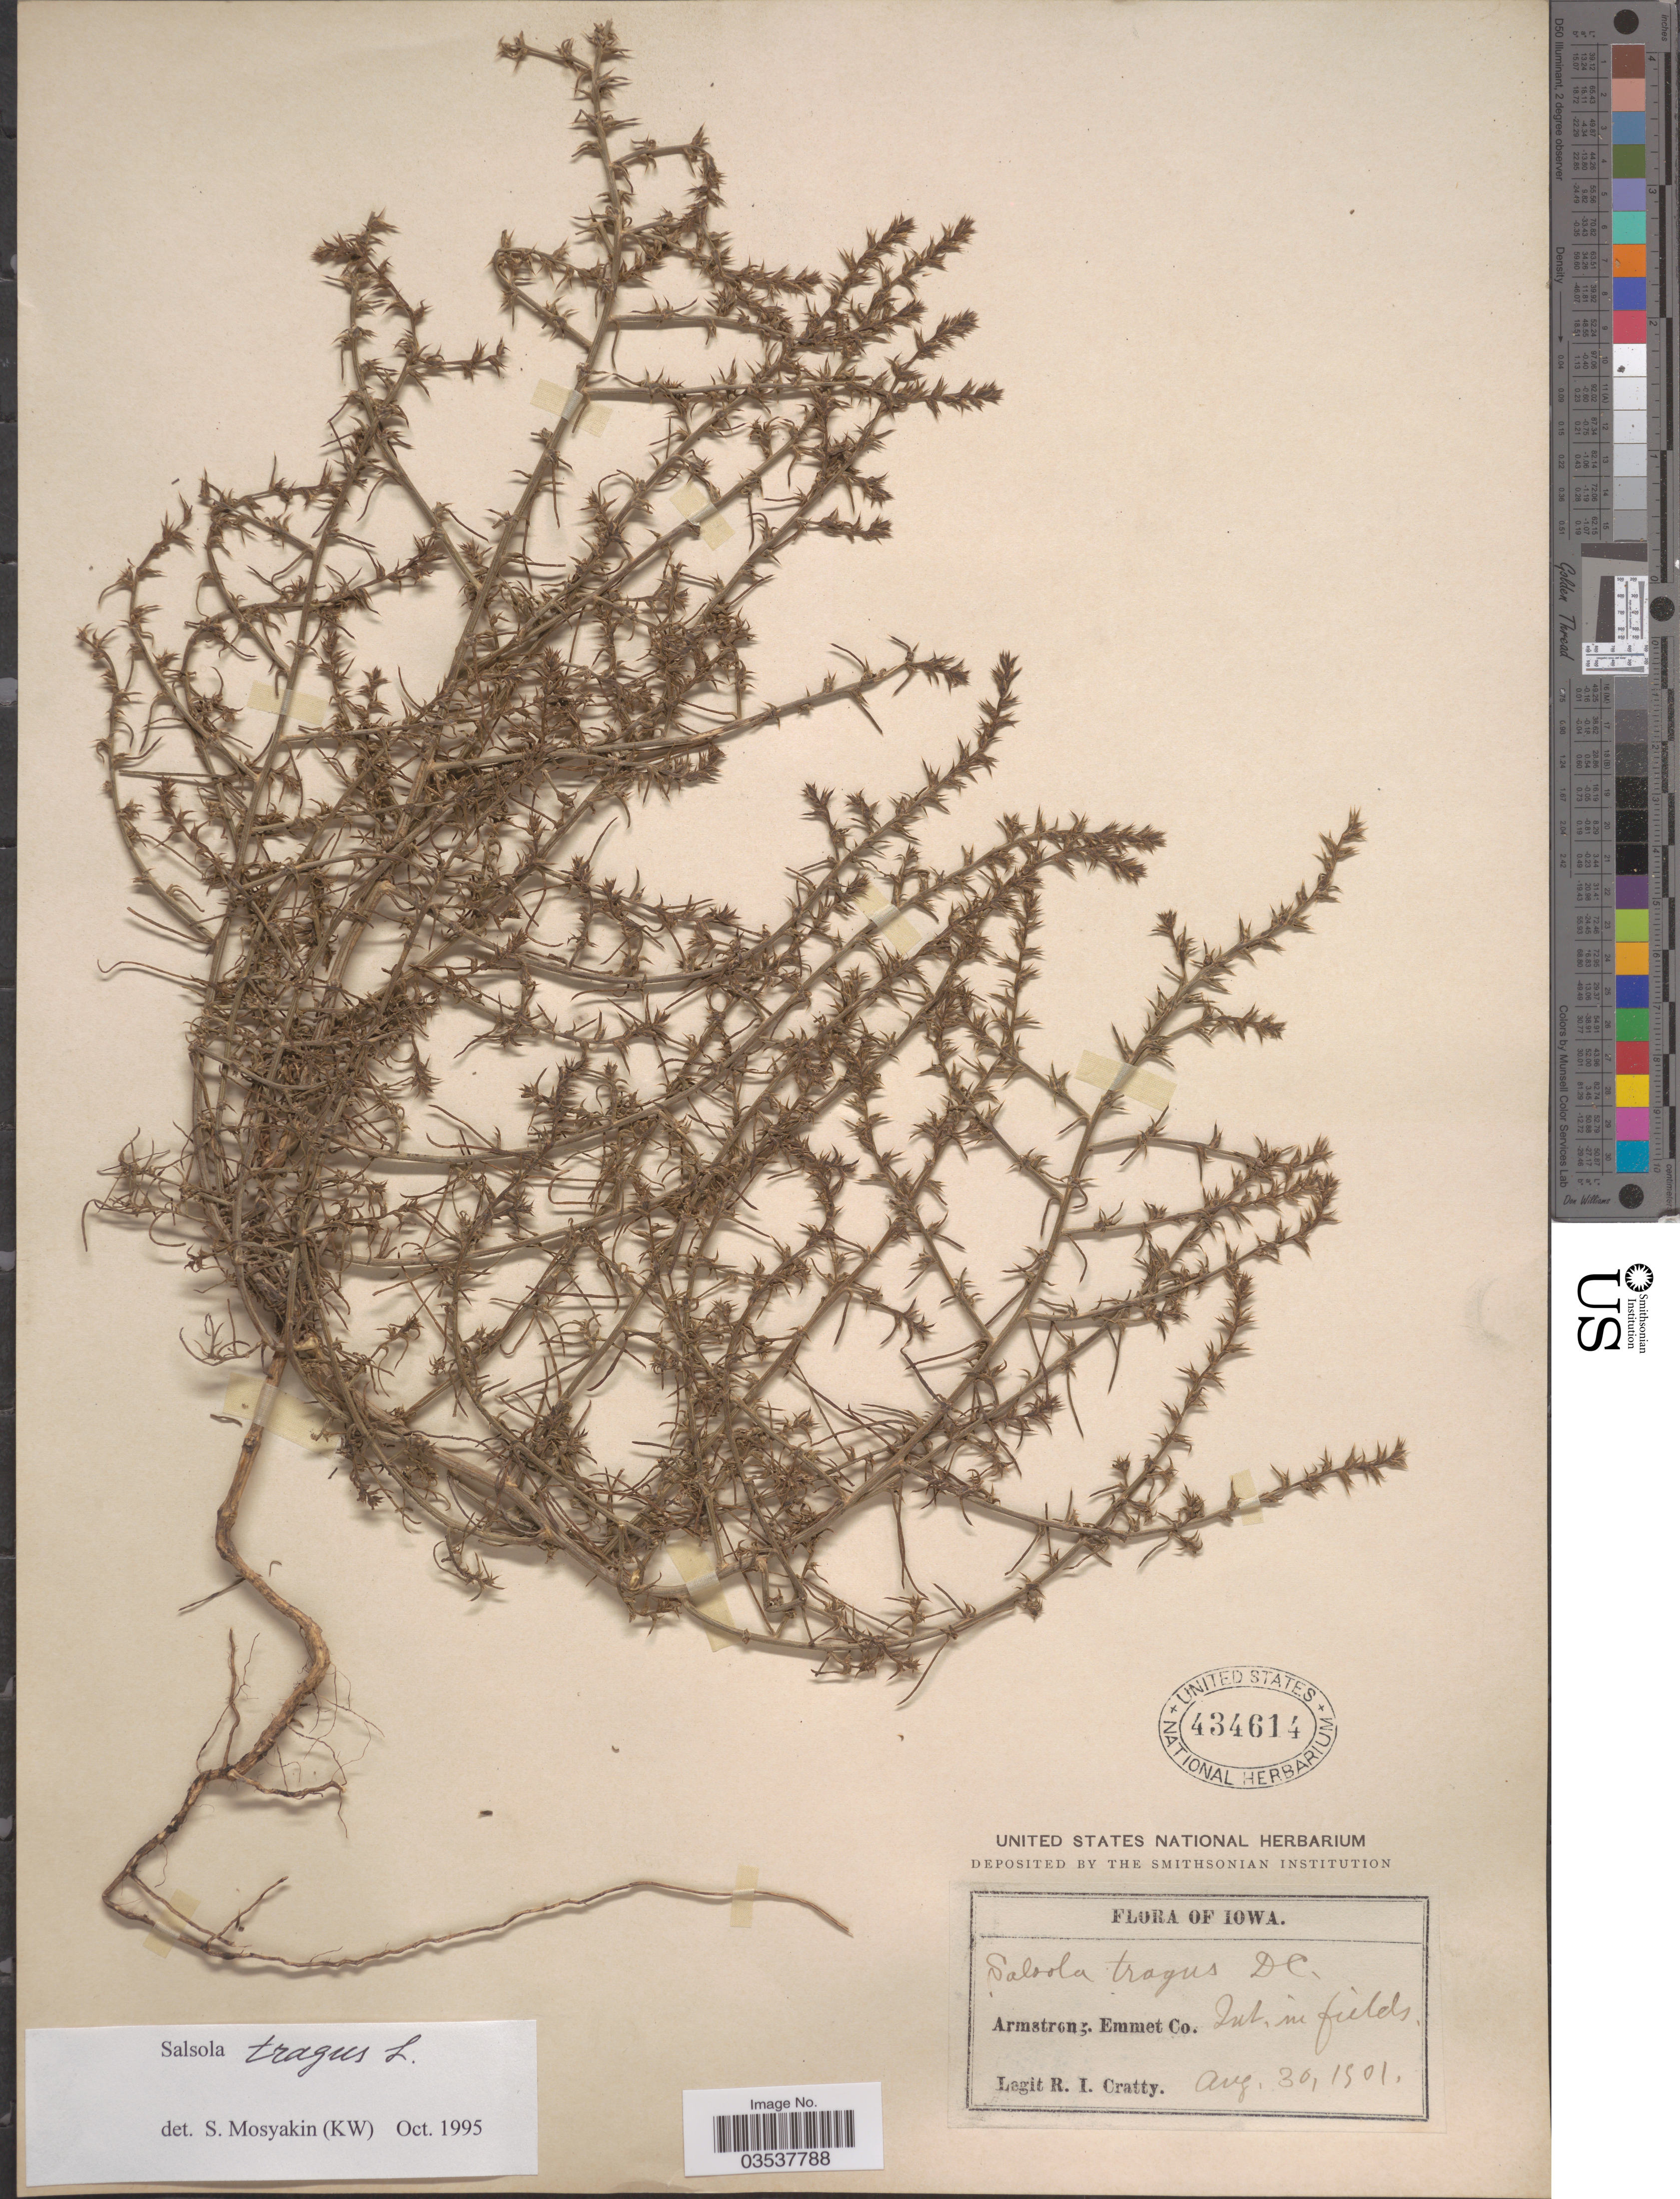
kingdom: Plantae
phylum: Tracheophyta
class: Magnoliopsida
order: Caryophyllales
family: Amaranthaceae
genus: Salsola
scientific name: Salsola pestifer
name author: A. Nelson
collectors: R. Cratty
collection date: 1901-08-30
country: United States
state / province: Iowa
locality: Armstrong. Emmet Co.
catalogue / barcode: US 434614